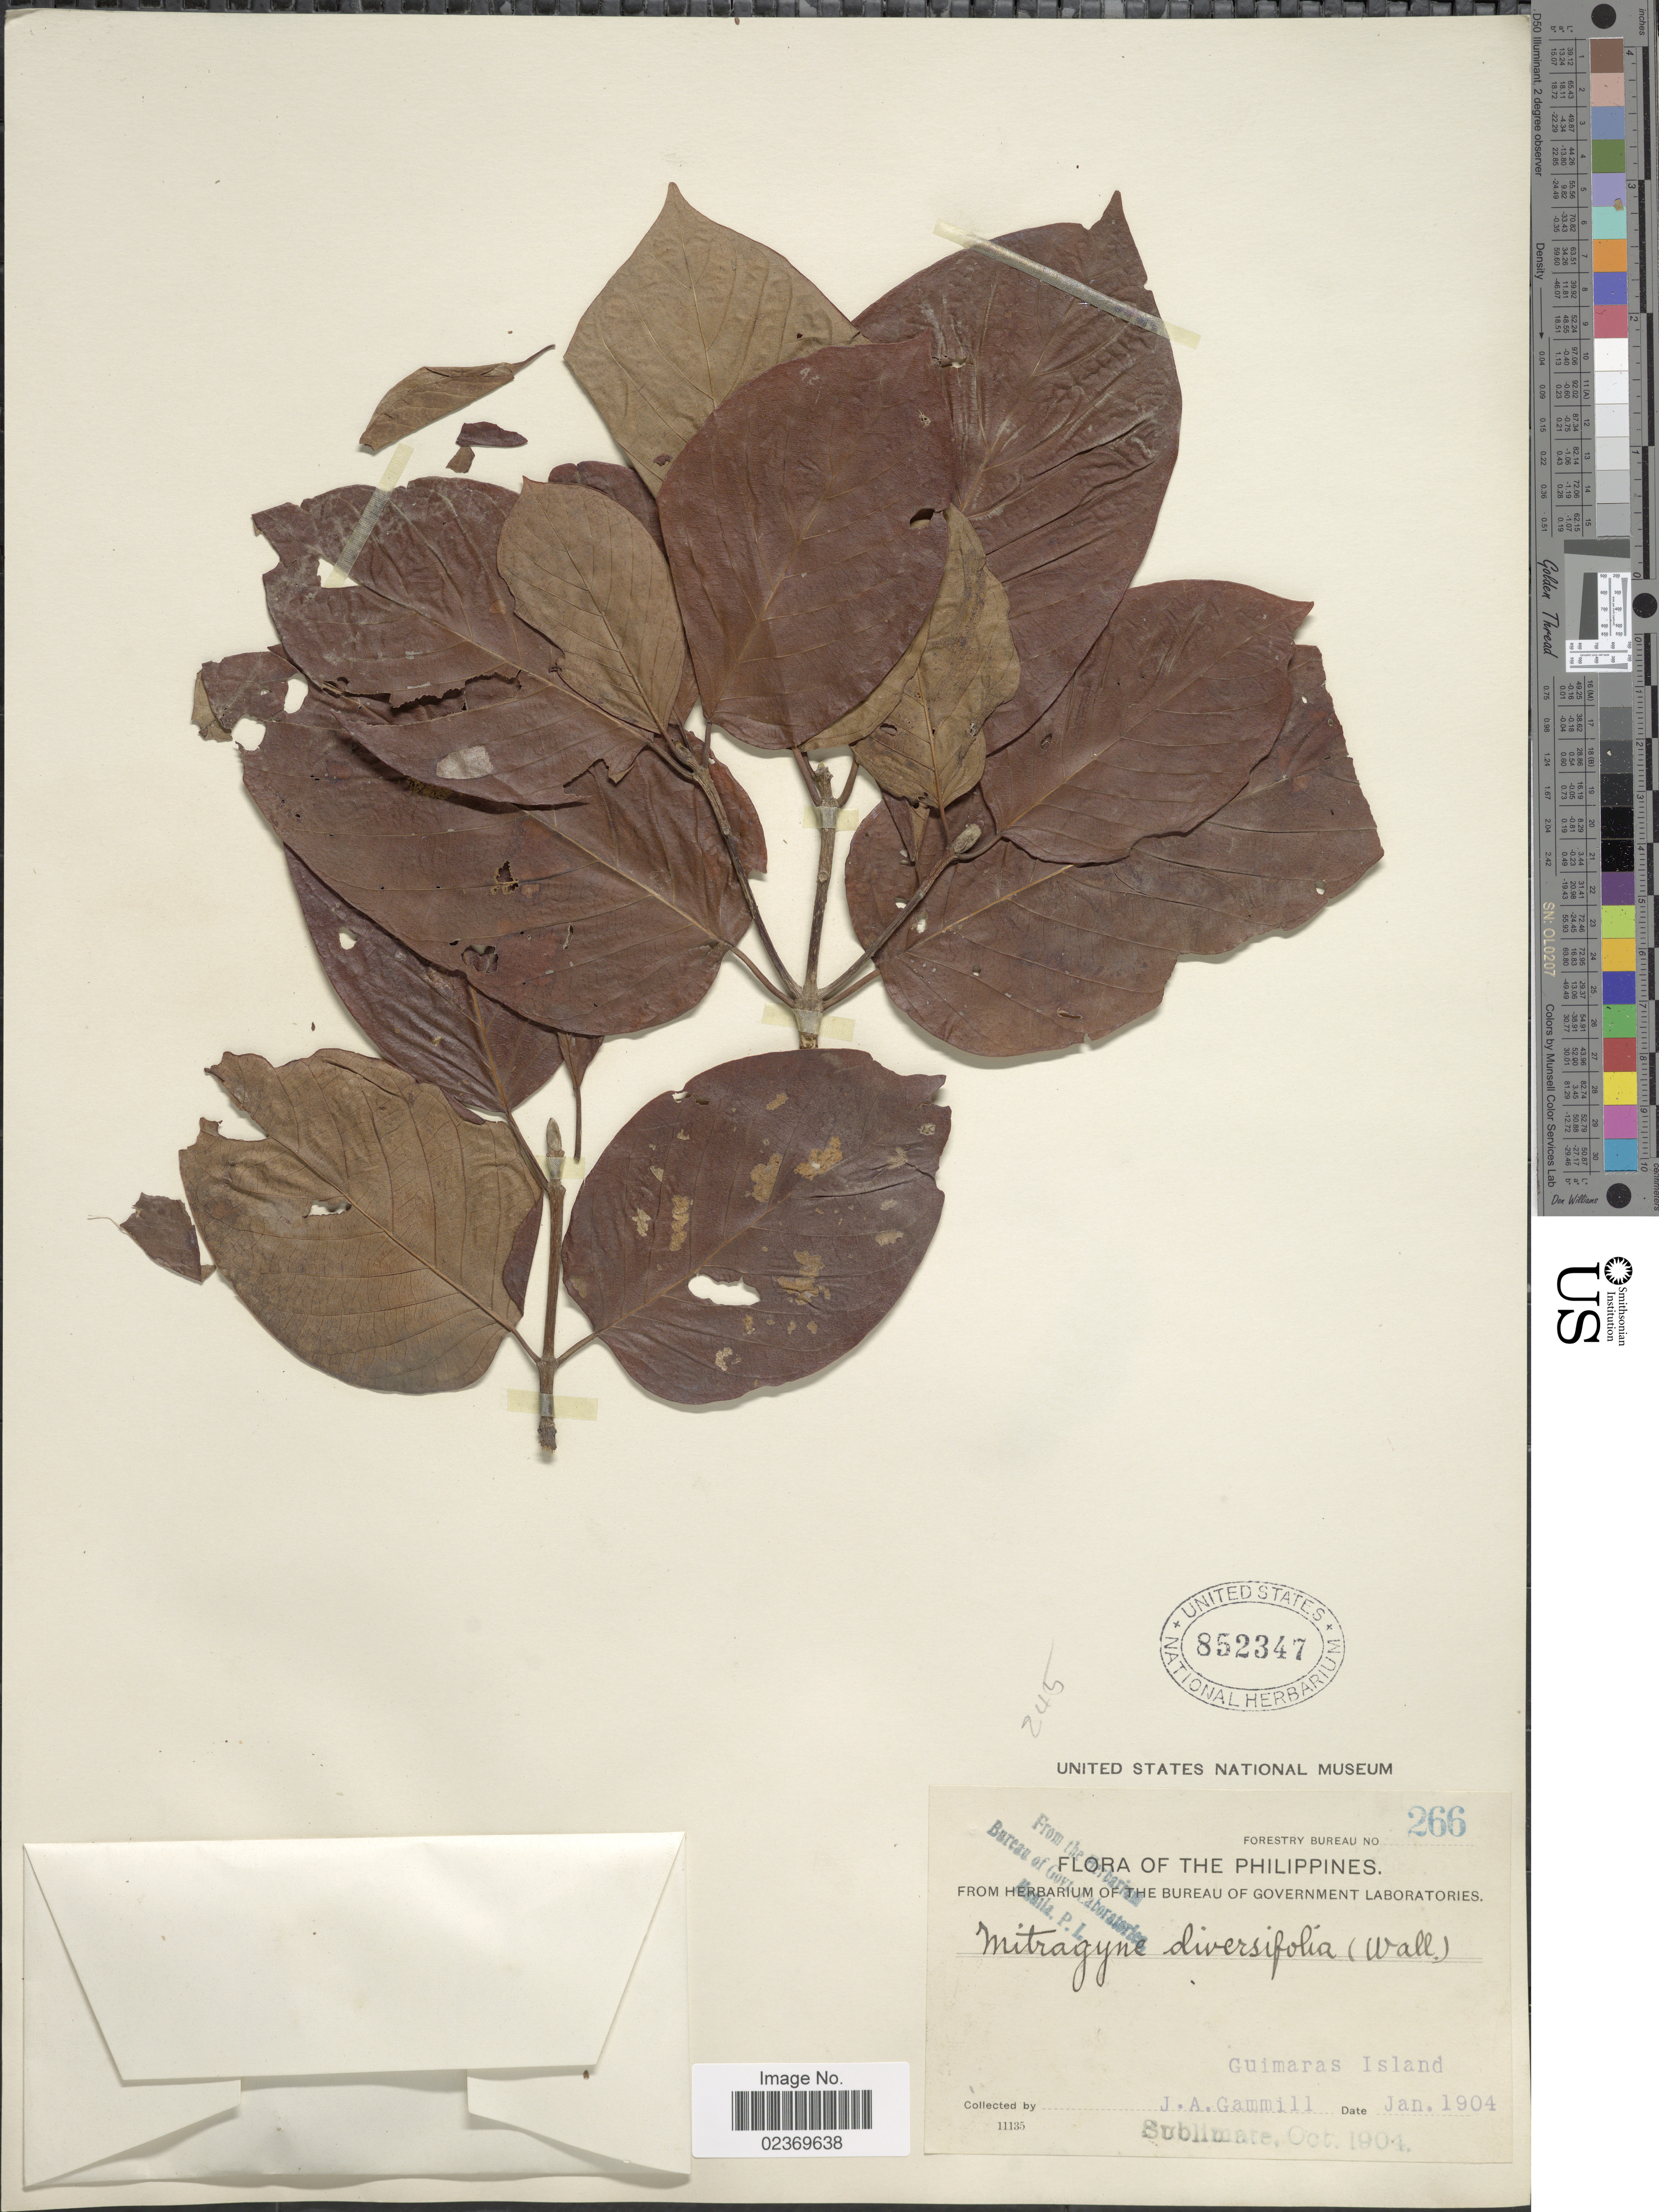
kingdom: Plantae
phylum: Tracheophyta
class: Magnoliopsida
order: Gentianales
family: Rubiaceae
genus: Mitragyna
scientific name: Mitragyna rotundifolia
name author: (Roxb.) Kuntze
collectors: J. Gammill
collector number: Forestry Bureau 266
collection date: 1904-01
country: Philippines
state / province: Western Visayas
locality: Guimaras Island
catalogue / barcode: US 852347